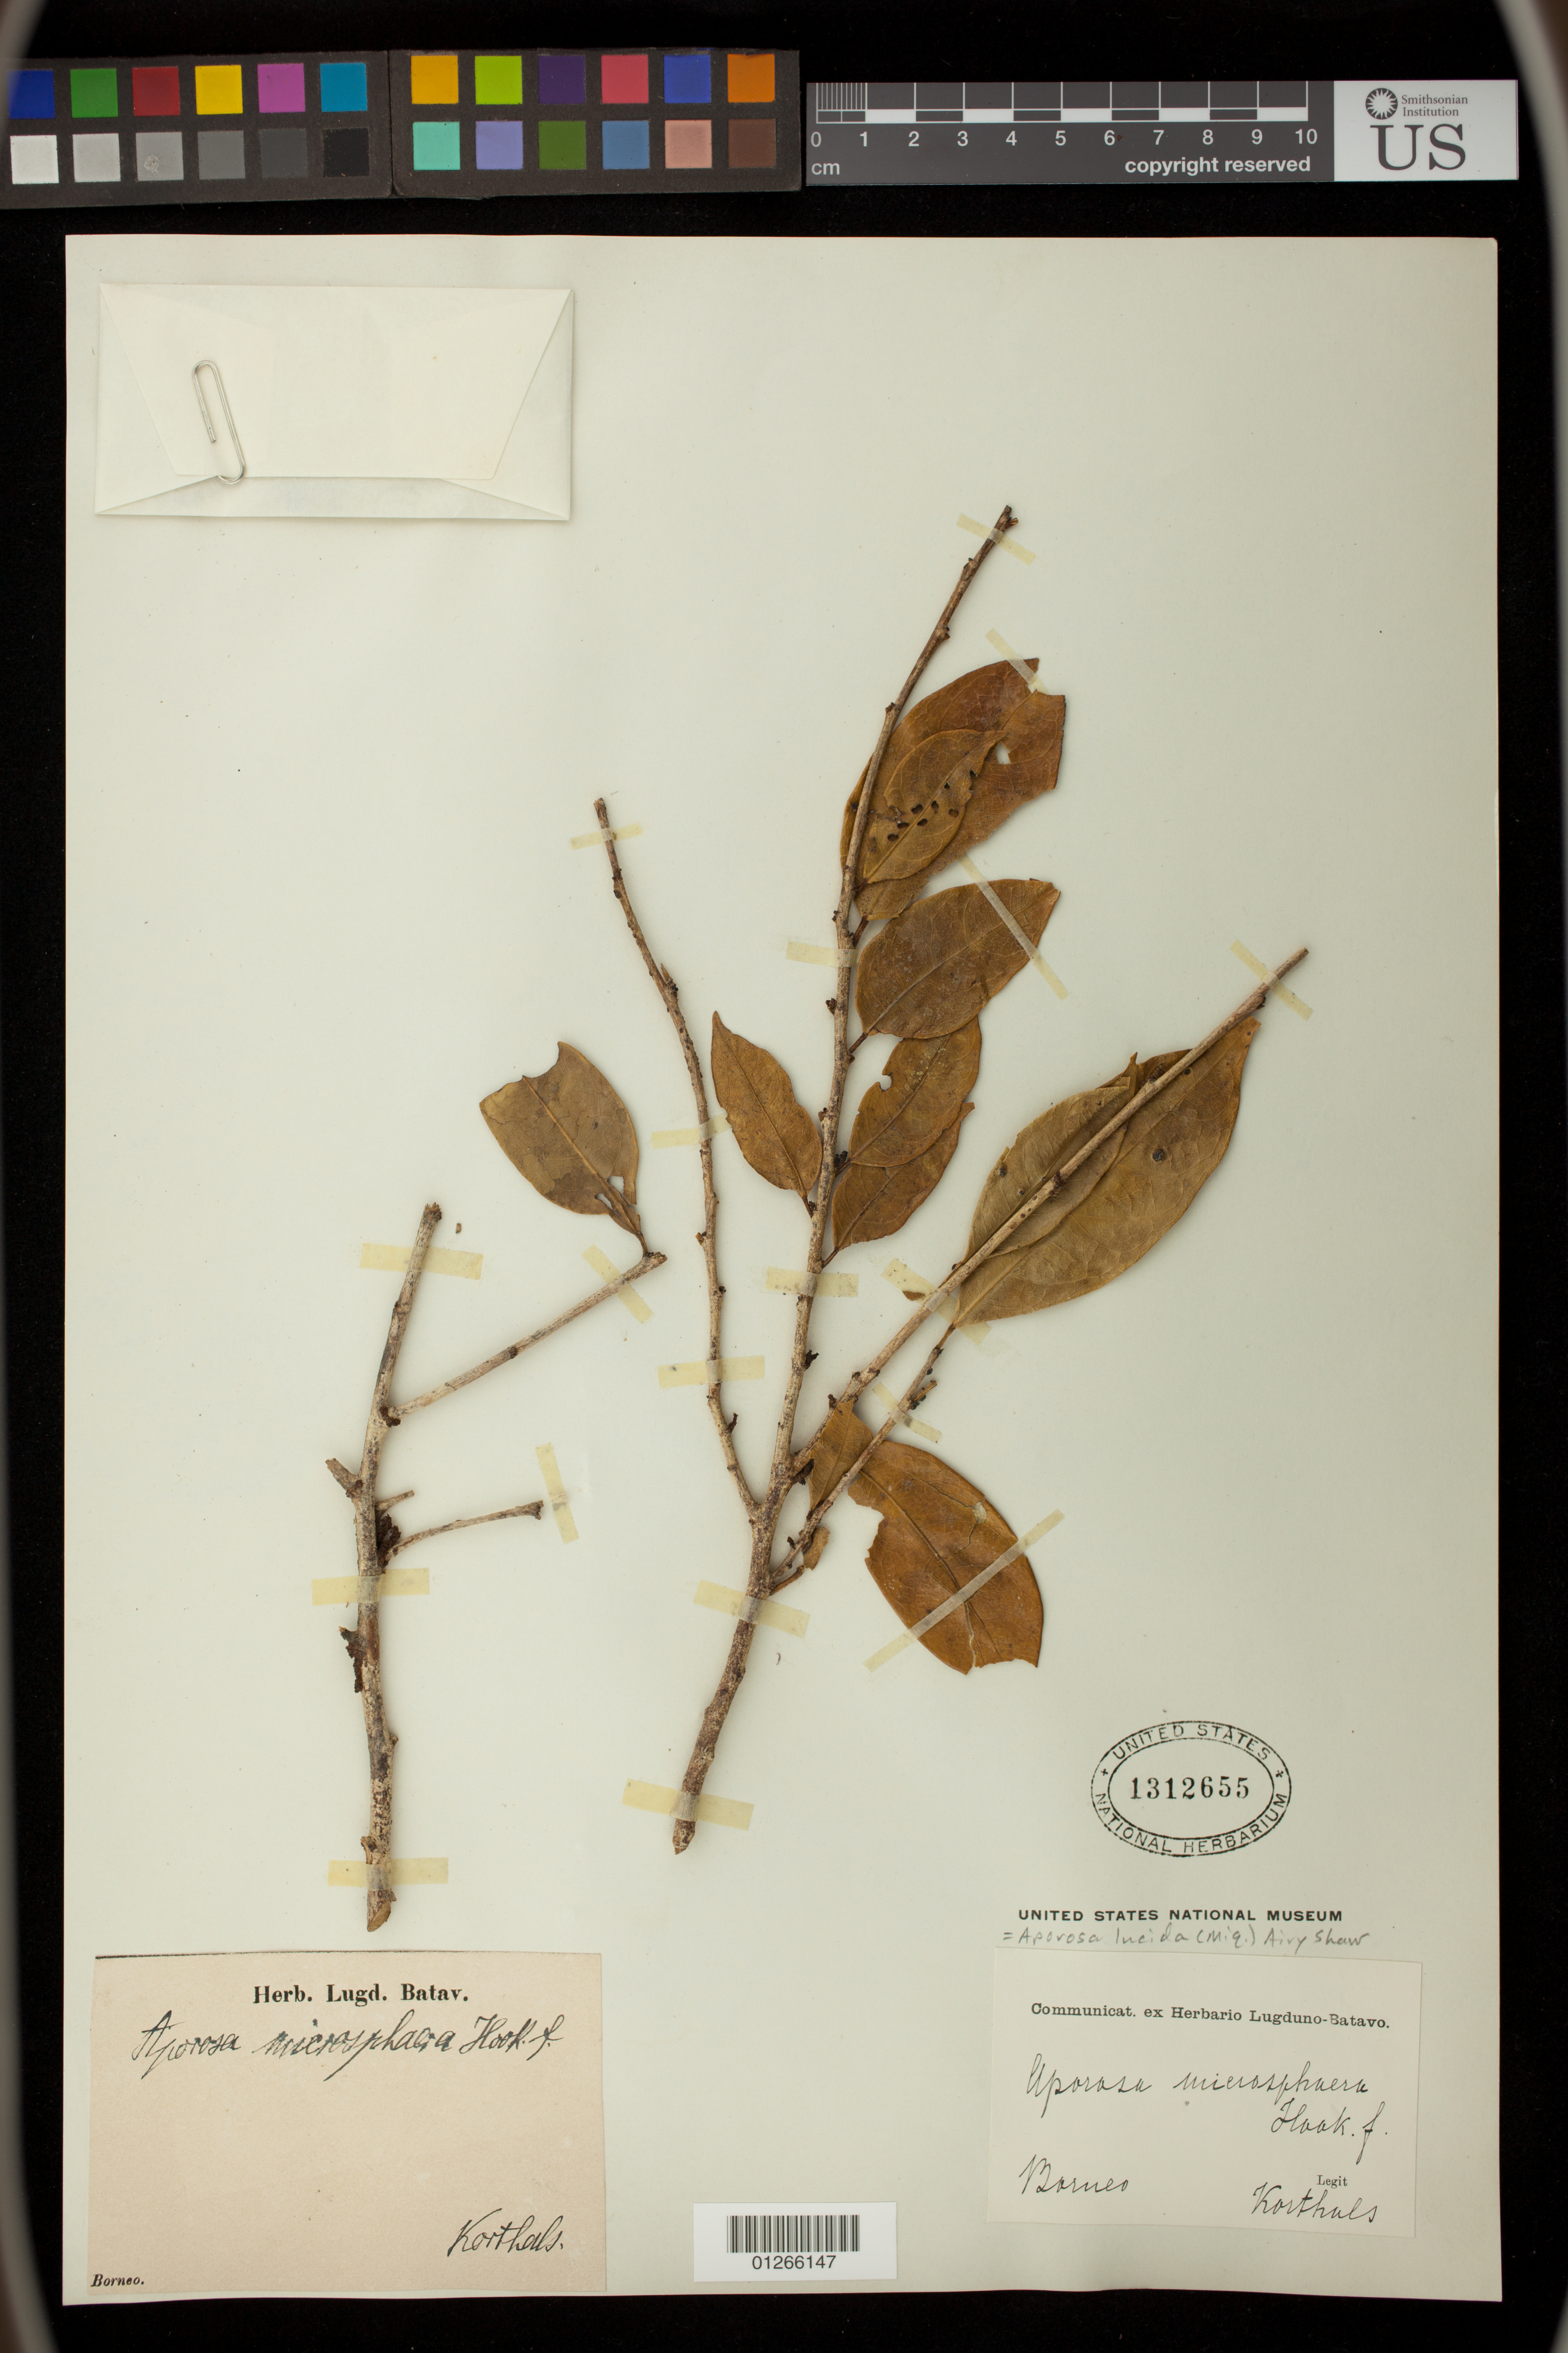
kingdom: Plantae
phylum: Tracheophyta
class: Magnoliopsida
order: Malpighiales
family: Phyllanthaceae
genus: Aporosa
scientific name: Aporosa lucida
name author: (Miq.) Airy Shaw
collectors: P. W. Korthals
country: Indonesia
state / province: Borneo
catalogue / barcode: US 1312655